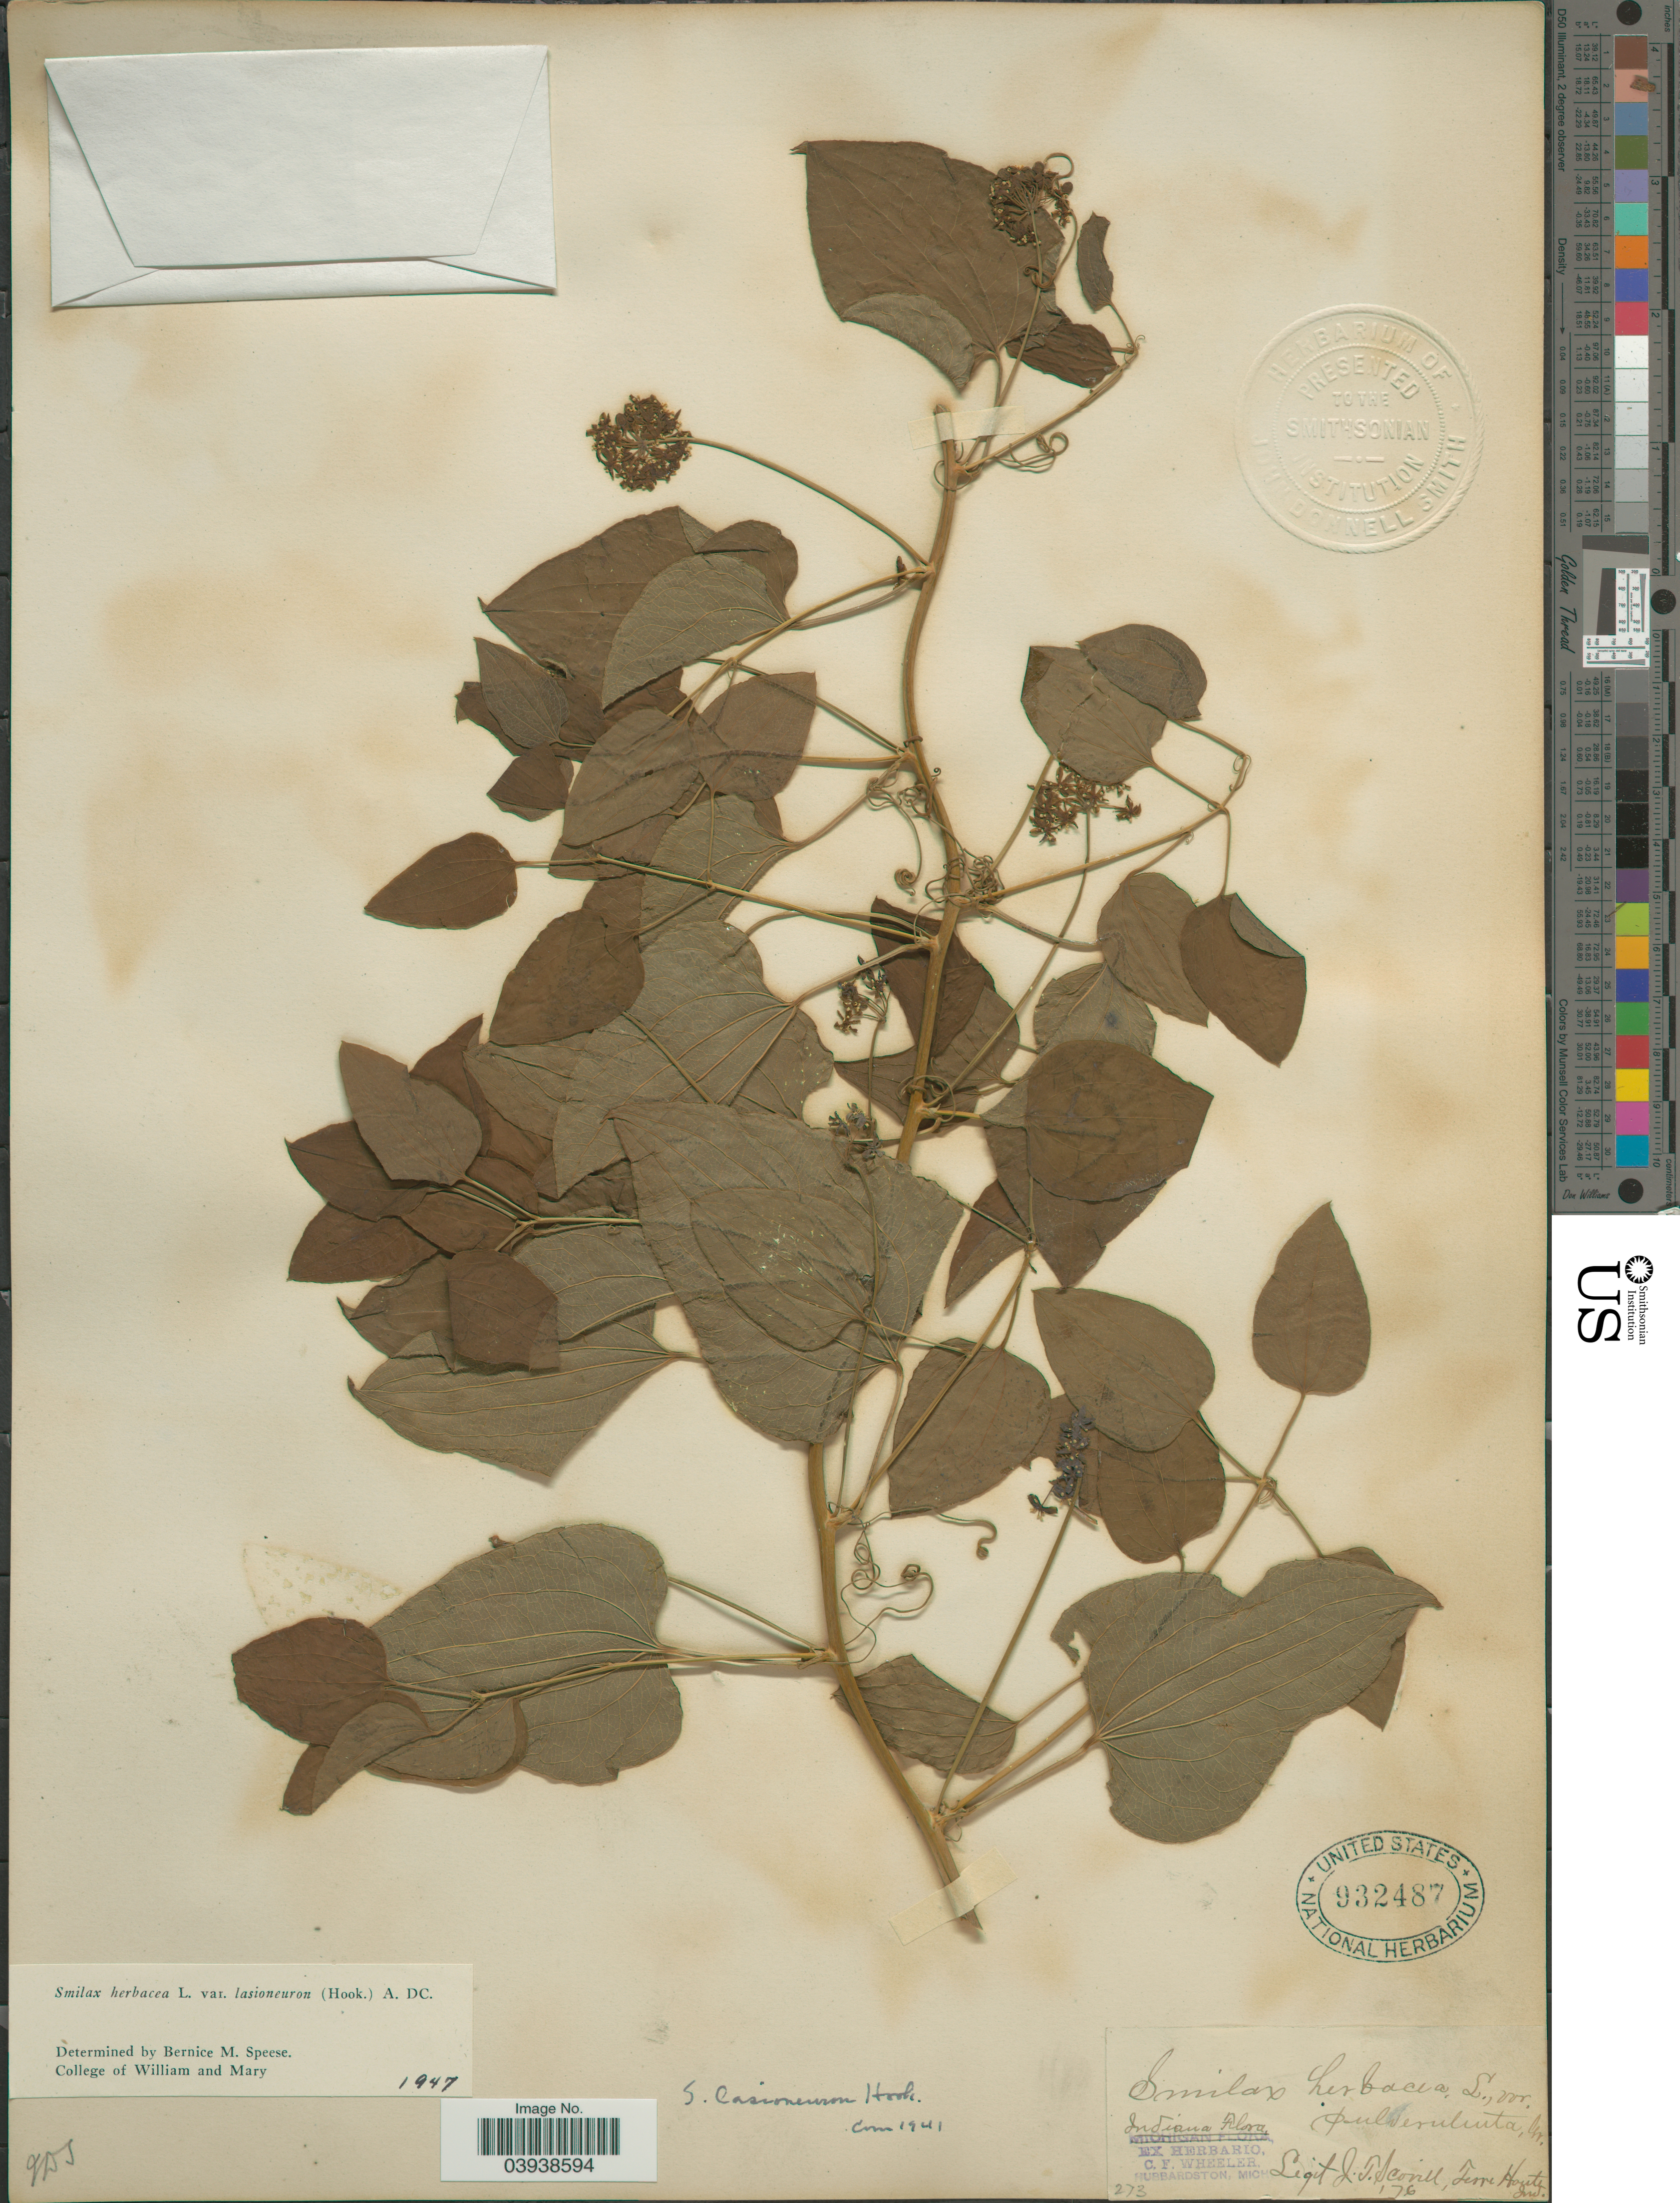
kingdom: Plantae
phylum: Tracheophyta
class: Liliopsida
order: Liliales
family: Smilacaceae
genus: Smilax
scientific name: Smilax herbacea var. lasioneuron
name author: (Hook.) A. DC.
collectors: J. T. Scovell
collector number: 176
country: United States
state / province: Indiana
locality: Terre Haute.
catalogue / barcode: US 932487